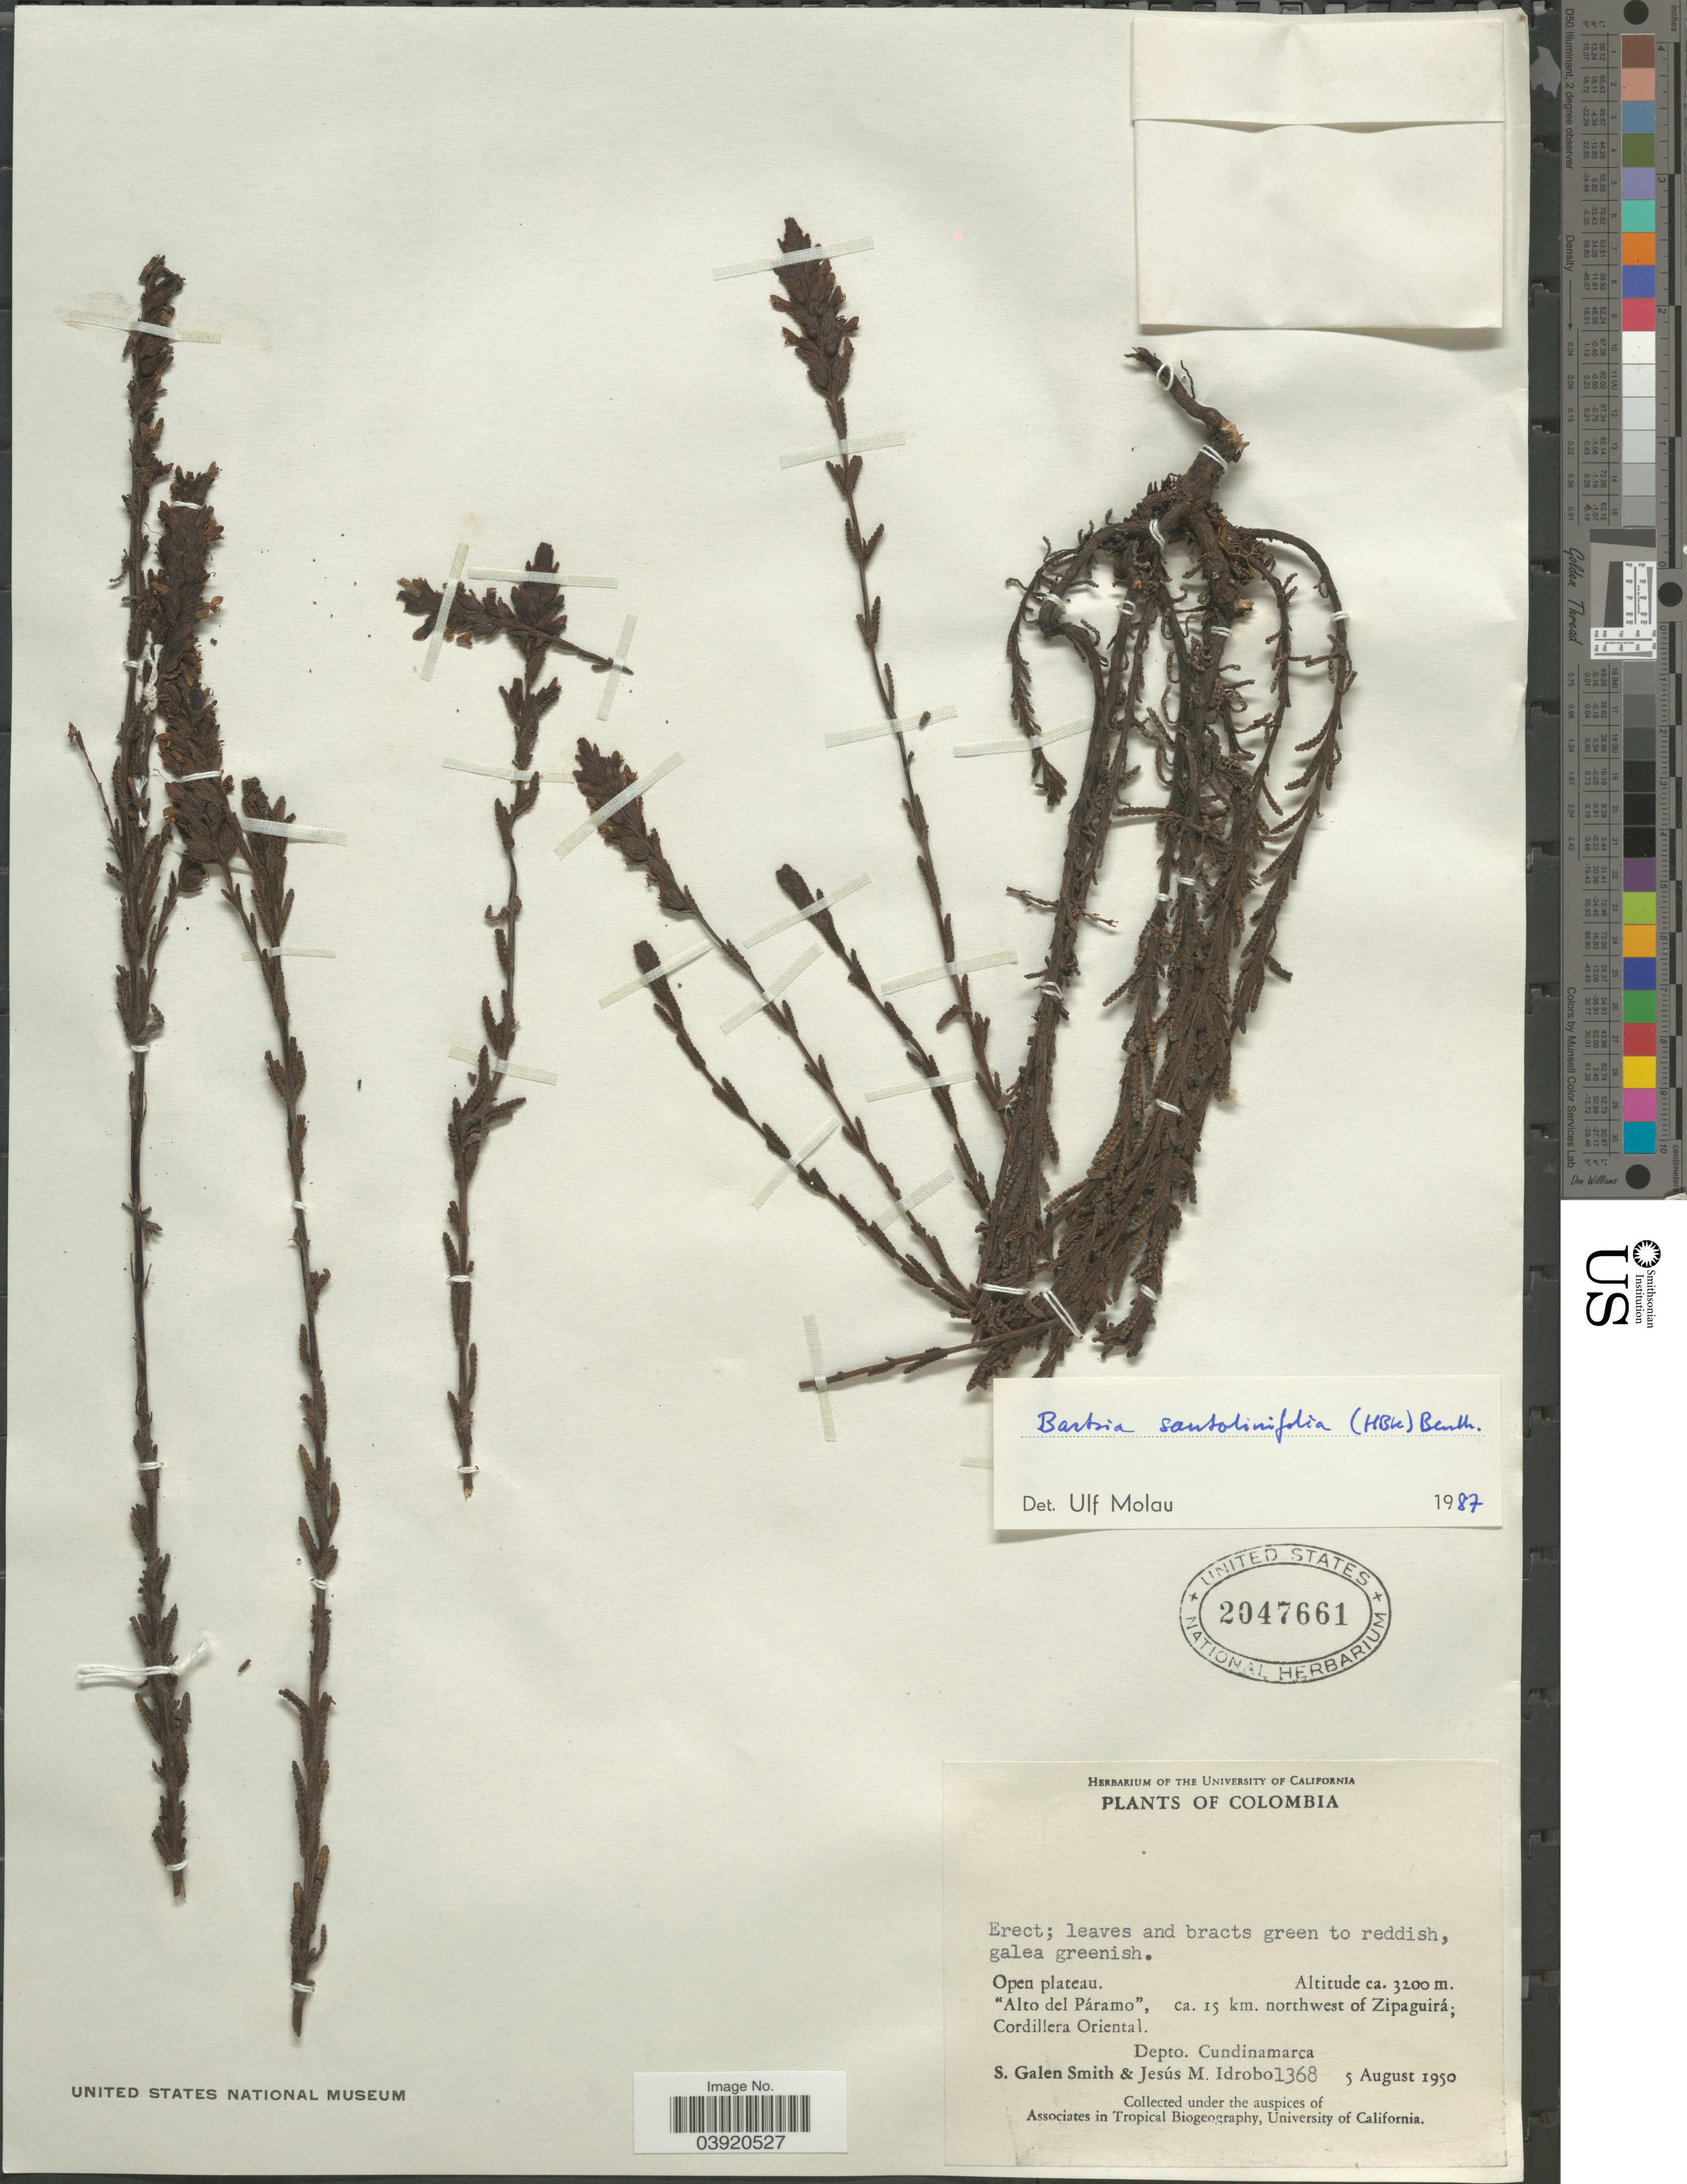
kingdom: Plantae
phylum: Tracheophyta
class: Magnoliopsida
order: Lamiales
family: Orobanchaceae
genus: Bartsia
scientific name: Bartsia santolinifolia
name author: (Kunth) Benth.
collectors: S. G. Smith & J. M. Idrobo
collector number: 1368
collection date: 1950-08-05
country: Colombia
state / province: Cundinamarca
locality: Open plateau. "Alto del Páramo", ca. 15 km. northwest of Zipaguirá; Cordillera Oriental. Depto. Cundinamarca.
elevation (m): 3200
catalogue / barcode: US 2047661